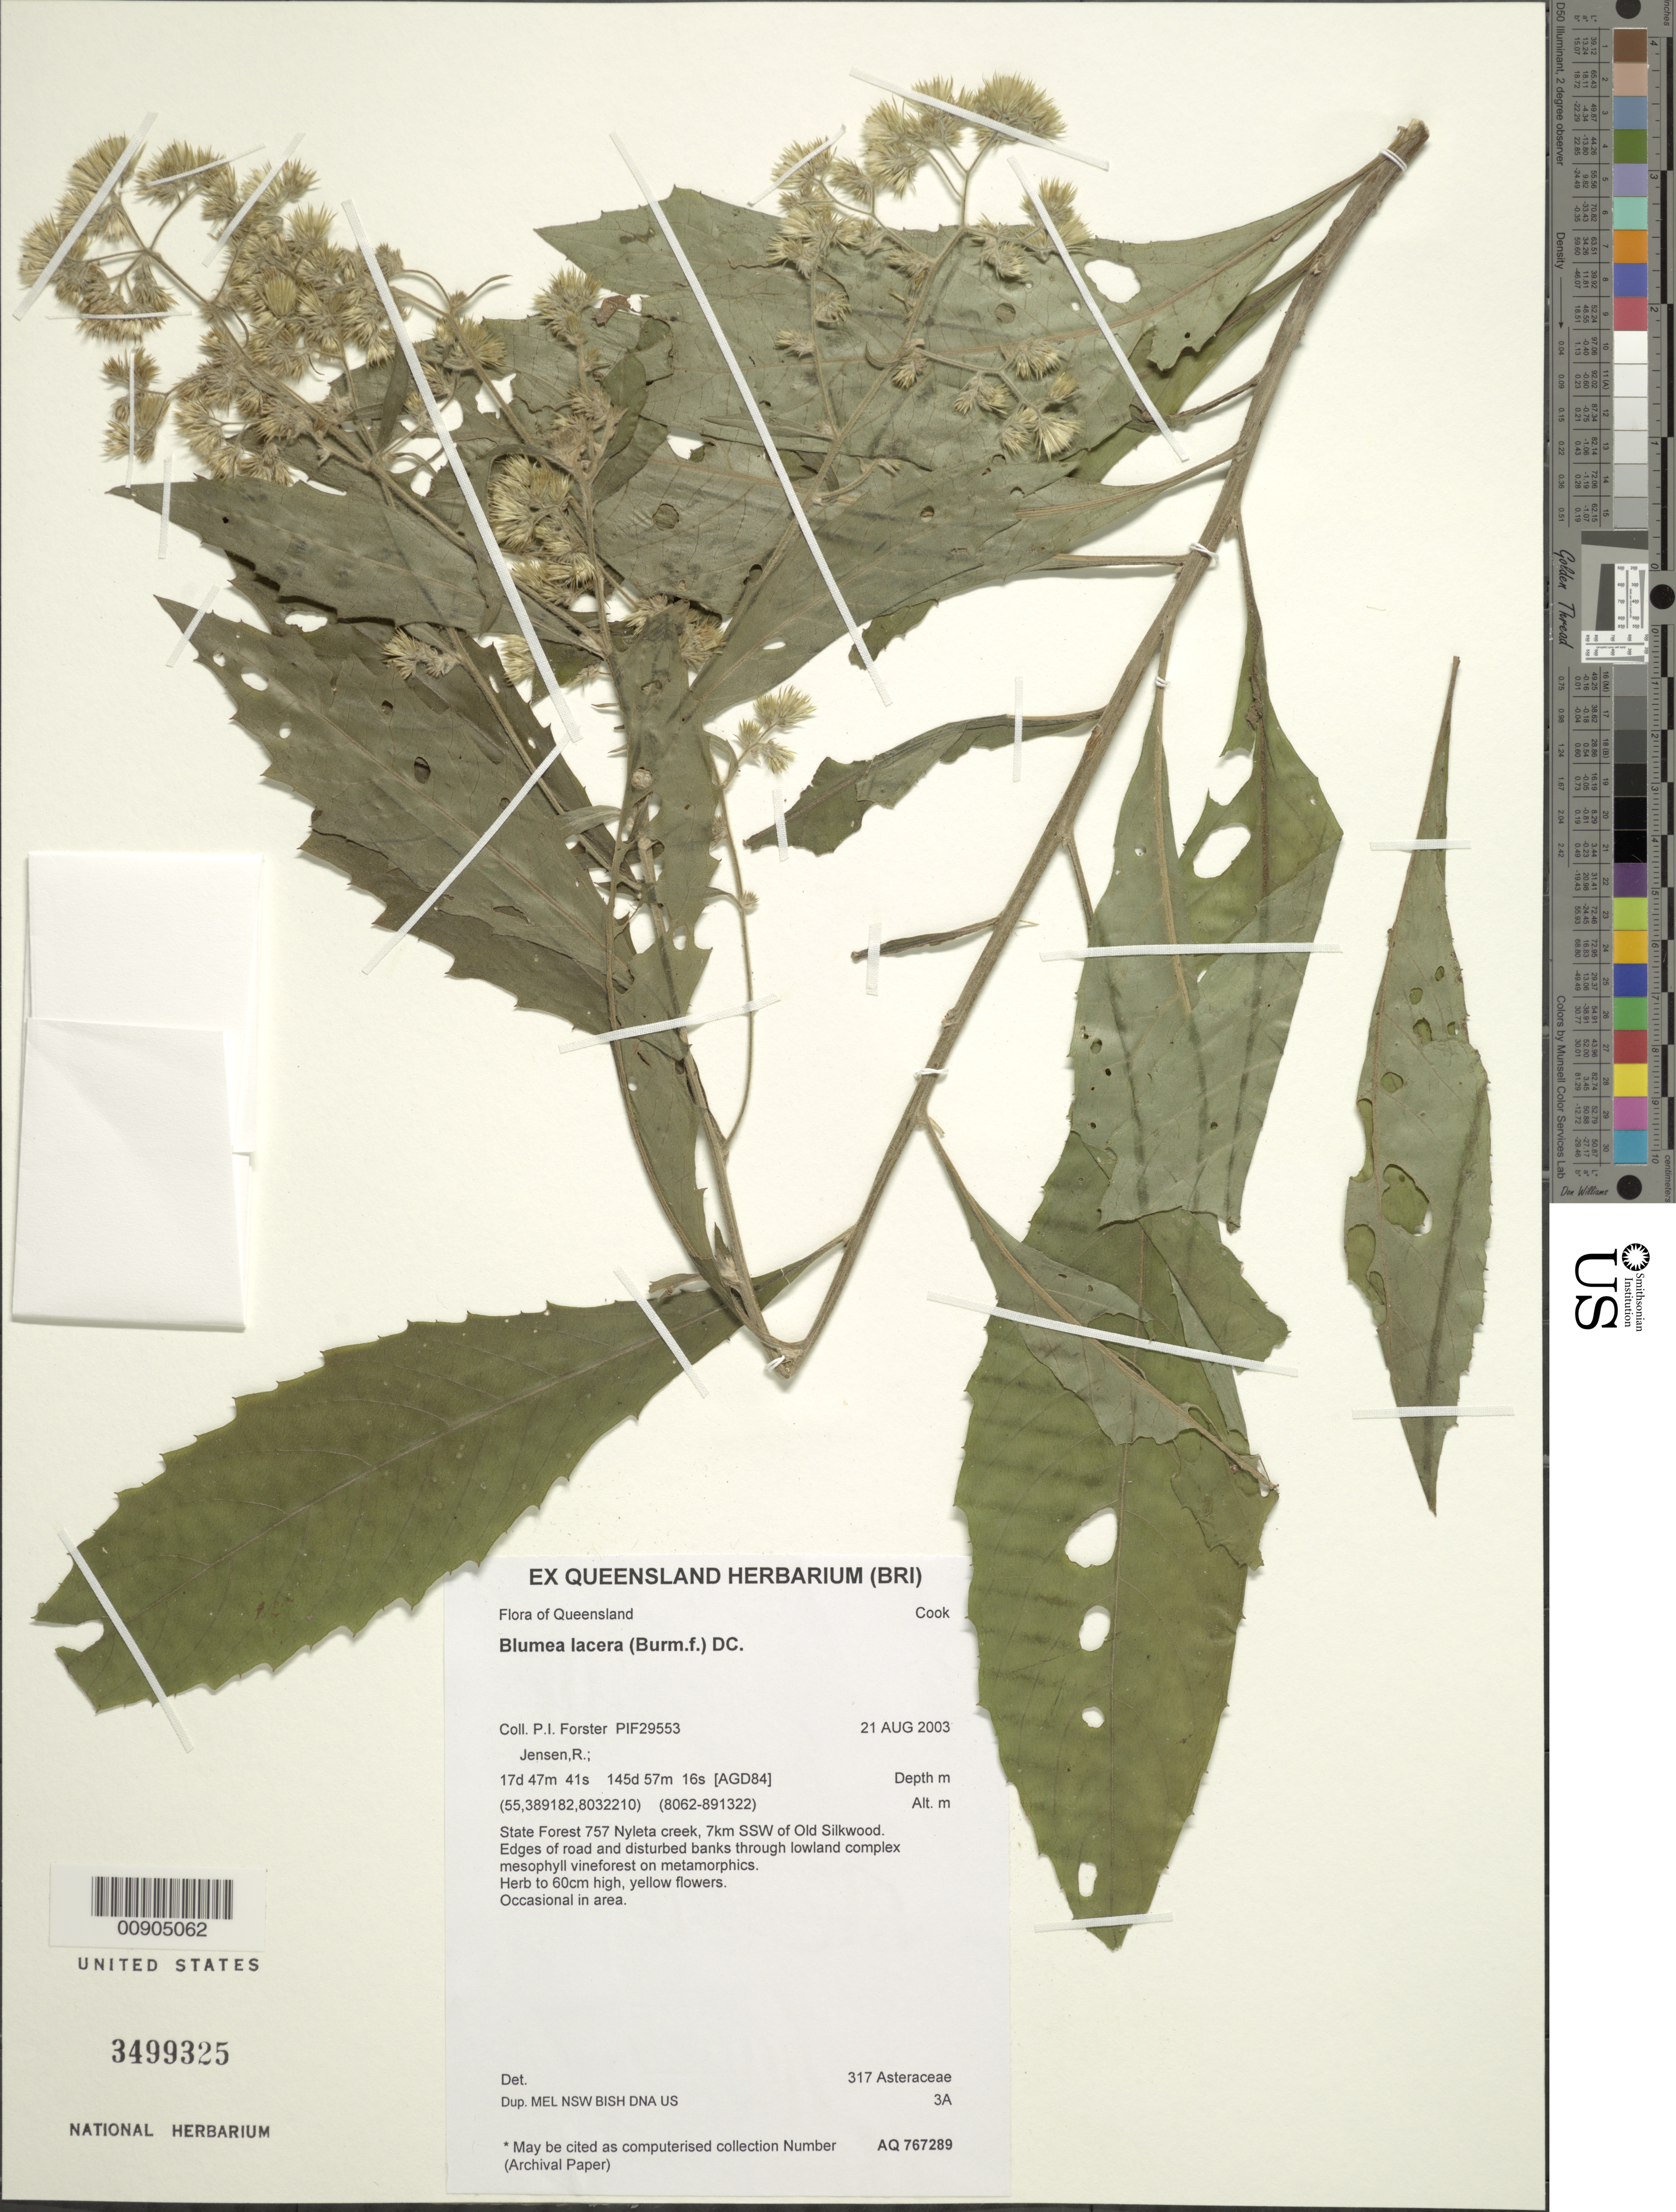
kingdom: Plantae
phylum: Tracheophyta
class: Magnoliopsida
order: Asterales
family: Asteraceae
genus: Blumea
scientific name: Blumea lacera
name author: (Roxb.) DC.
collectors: P. I. Forster & R. Jensen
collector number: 29553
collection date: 2003-08-21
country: Australia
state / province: Queensland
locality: State Forest 757 Nyleta Creek, 7 km SSW of Old Silkwood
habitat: Edges of road and disturbed banks through lowland complex mesophyll vine forest on metamorphics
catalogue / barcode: US 3499325